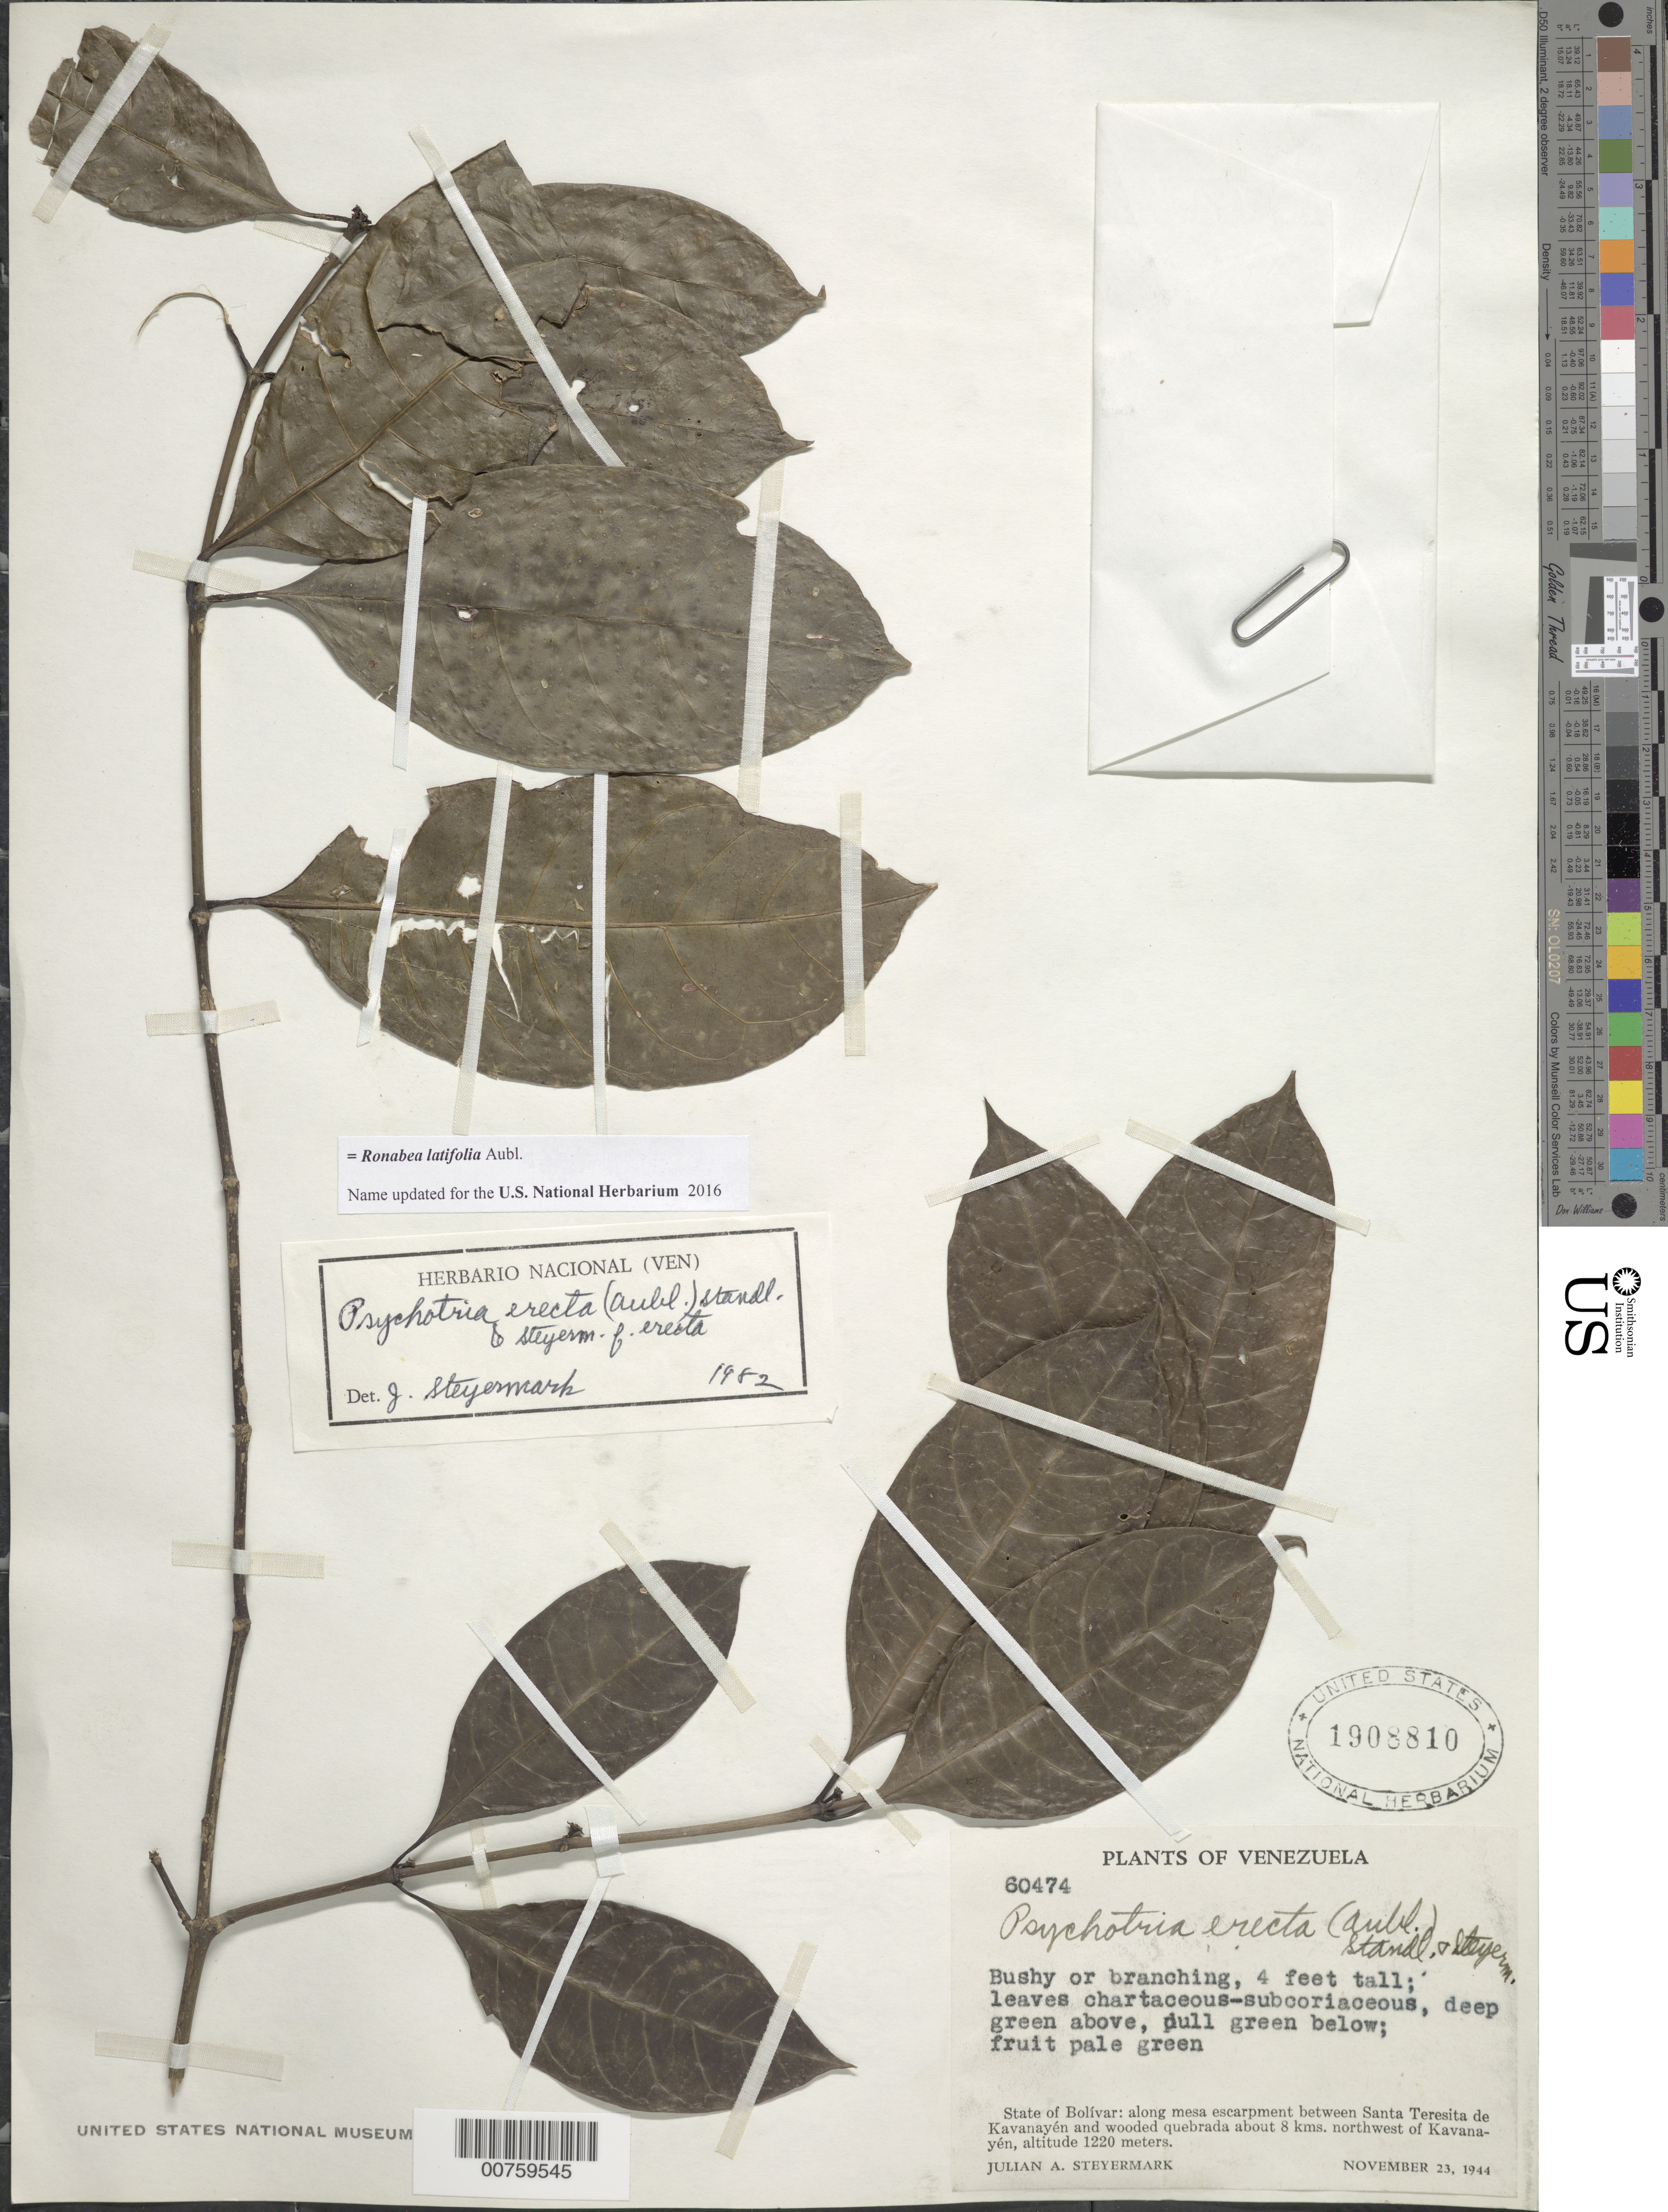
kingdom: Plantae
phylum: Tracheophyta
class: Magnoliopsida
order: Gentianales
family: Rubiaceae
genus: Psychotria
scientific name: Psychotria erecta f. erecta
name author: (Aubl.) Standl. & Steyerm.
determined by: Steyermark, Julian A., (VEN)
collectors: J. Steyermark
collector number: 60474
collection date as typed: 23-Nov-44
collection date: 1944-11-23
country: Venezuela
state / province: Bolívar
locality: Santa Teresita de Kavanayen to 8 km NW of Kavanayén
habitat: Along mesa escarpment and wooded quebrada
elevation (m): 1220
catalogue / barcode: US 1908810